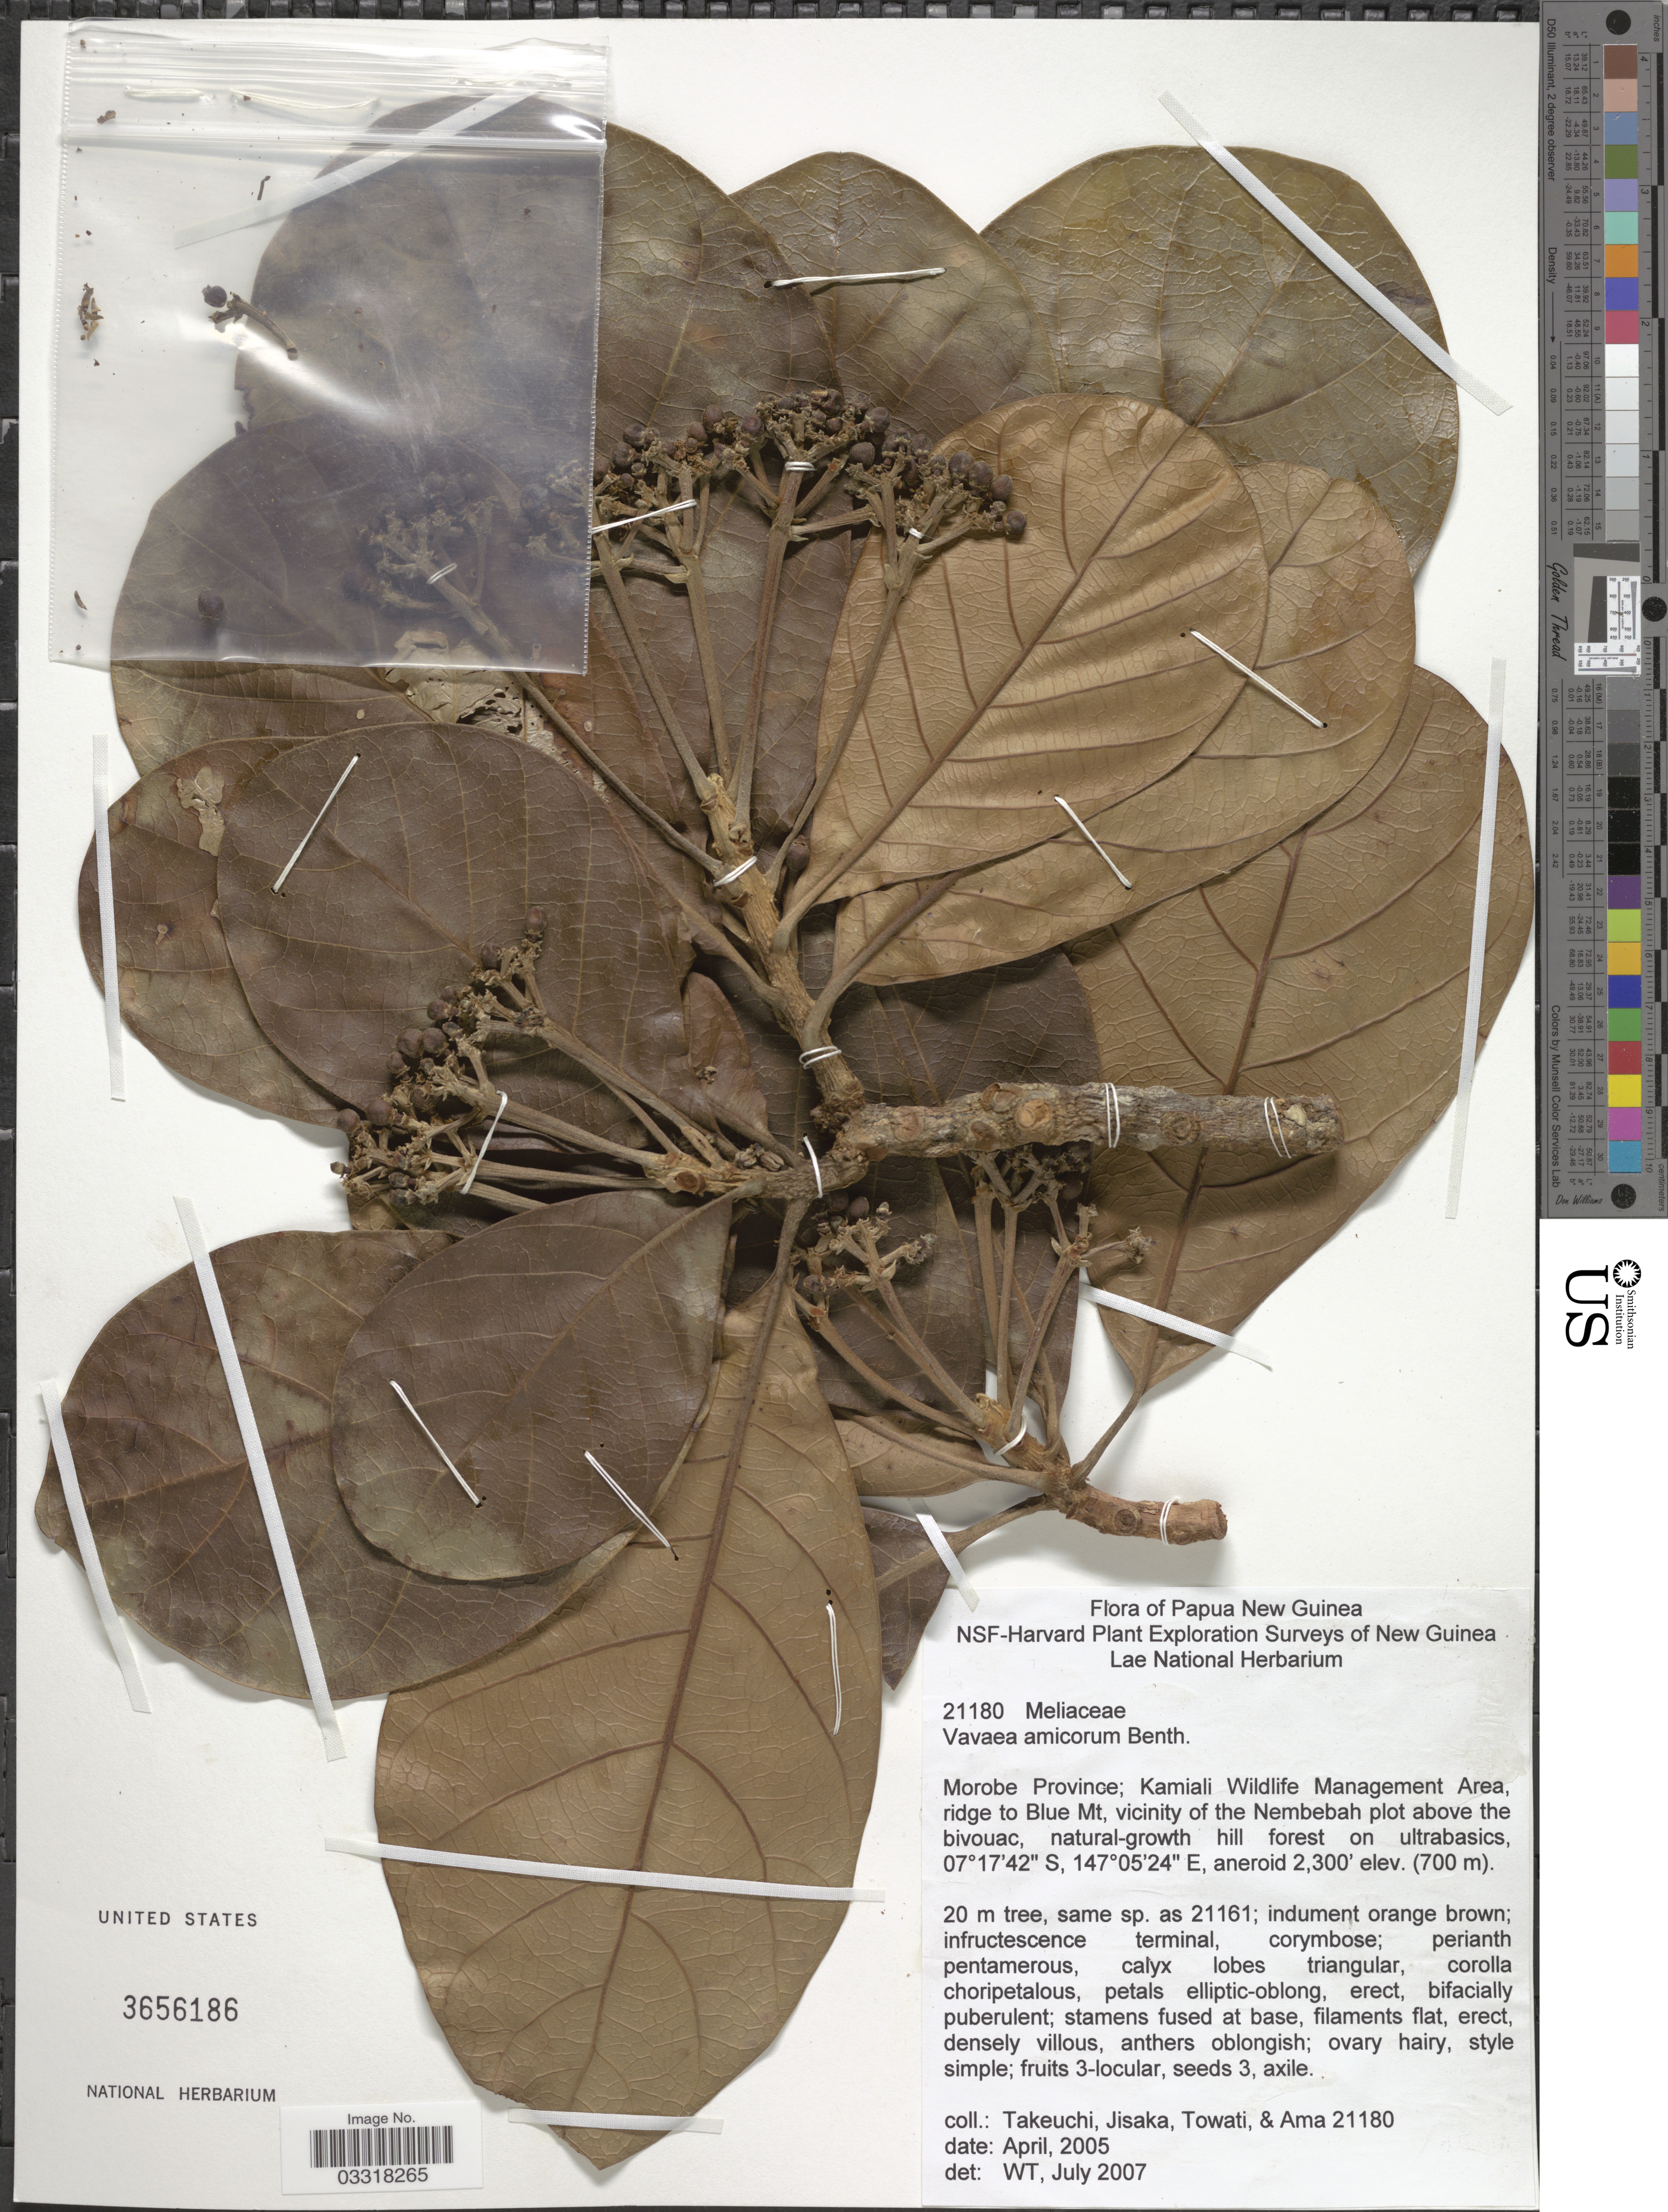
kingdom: Plantae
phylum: Tracheophyta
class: Magnoliopsida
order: Sapindales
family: Meliaceae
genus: Vavaea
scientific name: Vavaea amicorum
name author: Benth.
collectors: -. Takeuchi, Jisaka, Towati & Ama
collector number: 21180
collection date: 2005-04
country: Papua New Guinea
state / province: Morobe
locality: Kamiali Wildife Management Area, ridge to Blue Mt, vicinity of the Nembebah plot above the bivouac, natural-growth hill forest of ultrabasics.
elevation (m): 701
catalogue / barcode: US 3656186